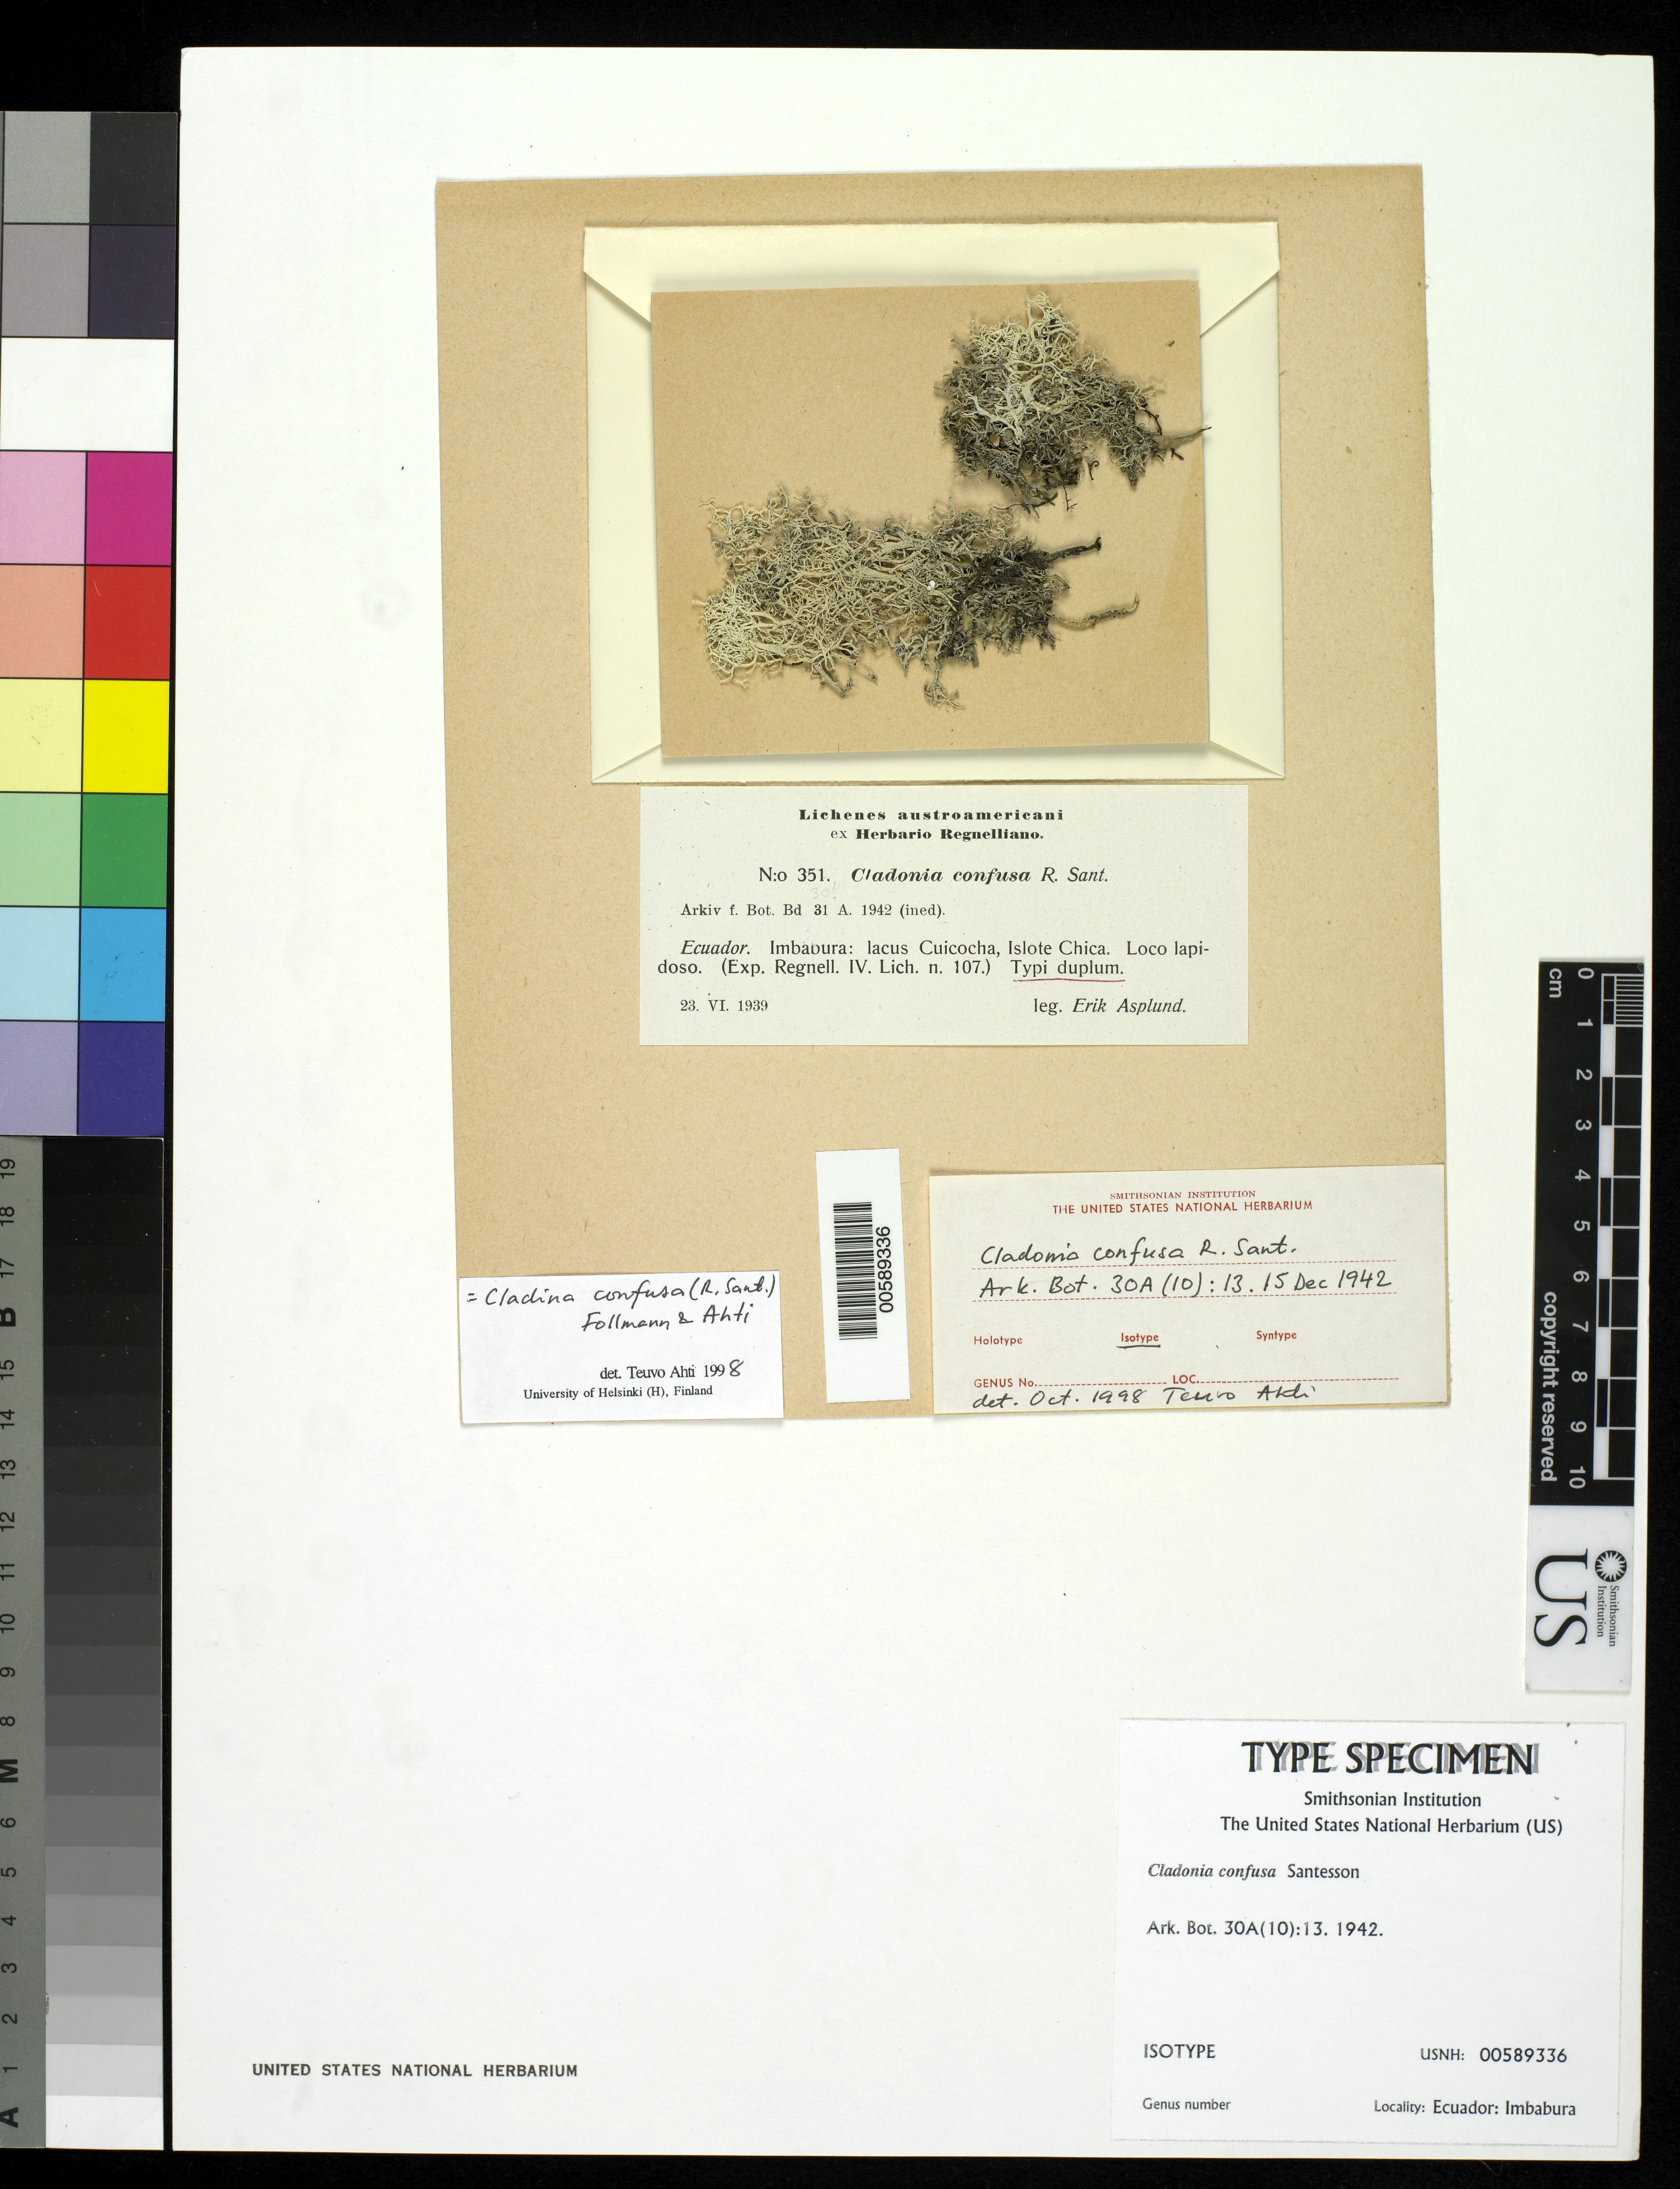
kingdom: Fungi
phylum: Ascomycota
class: Lecanoromycetes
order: Lecanorales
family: Cladoniaceae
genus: Cladonia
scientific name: Cladonia confusa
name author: R. Sant.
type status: Isotype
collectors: E. Asplund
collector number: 107 (Sant.: Lich. Exs. 351)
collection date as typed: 23 Jun 1939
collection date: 1939-06-23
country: Ecuador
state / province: Imbabura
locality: Lacus Cuicocha, islote chica, loco lapidoso. [Laguna Cuicocha, small barren island, stony place?]